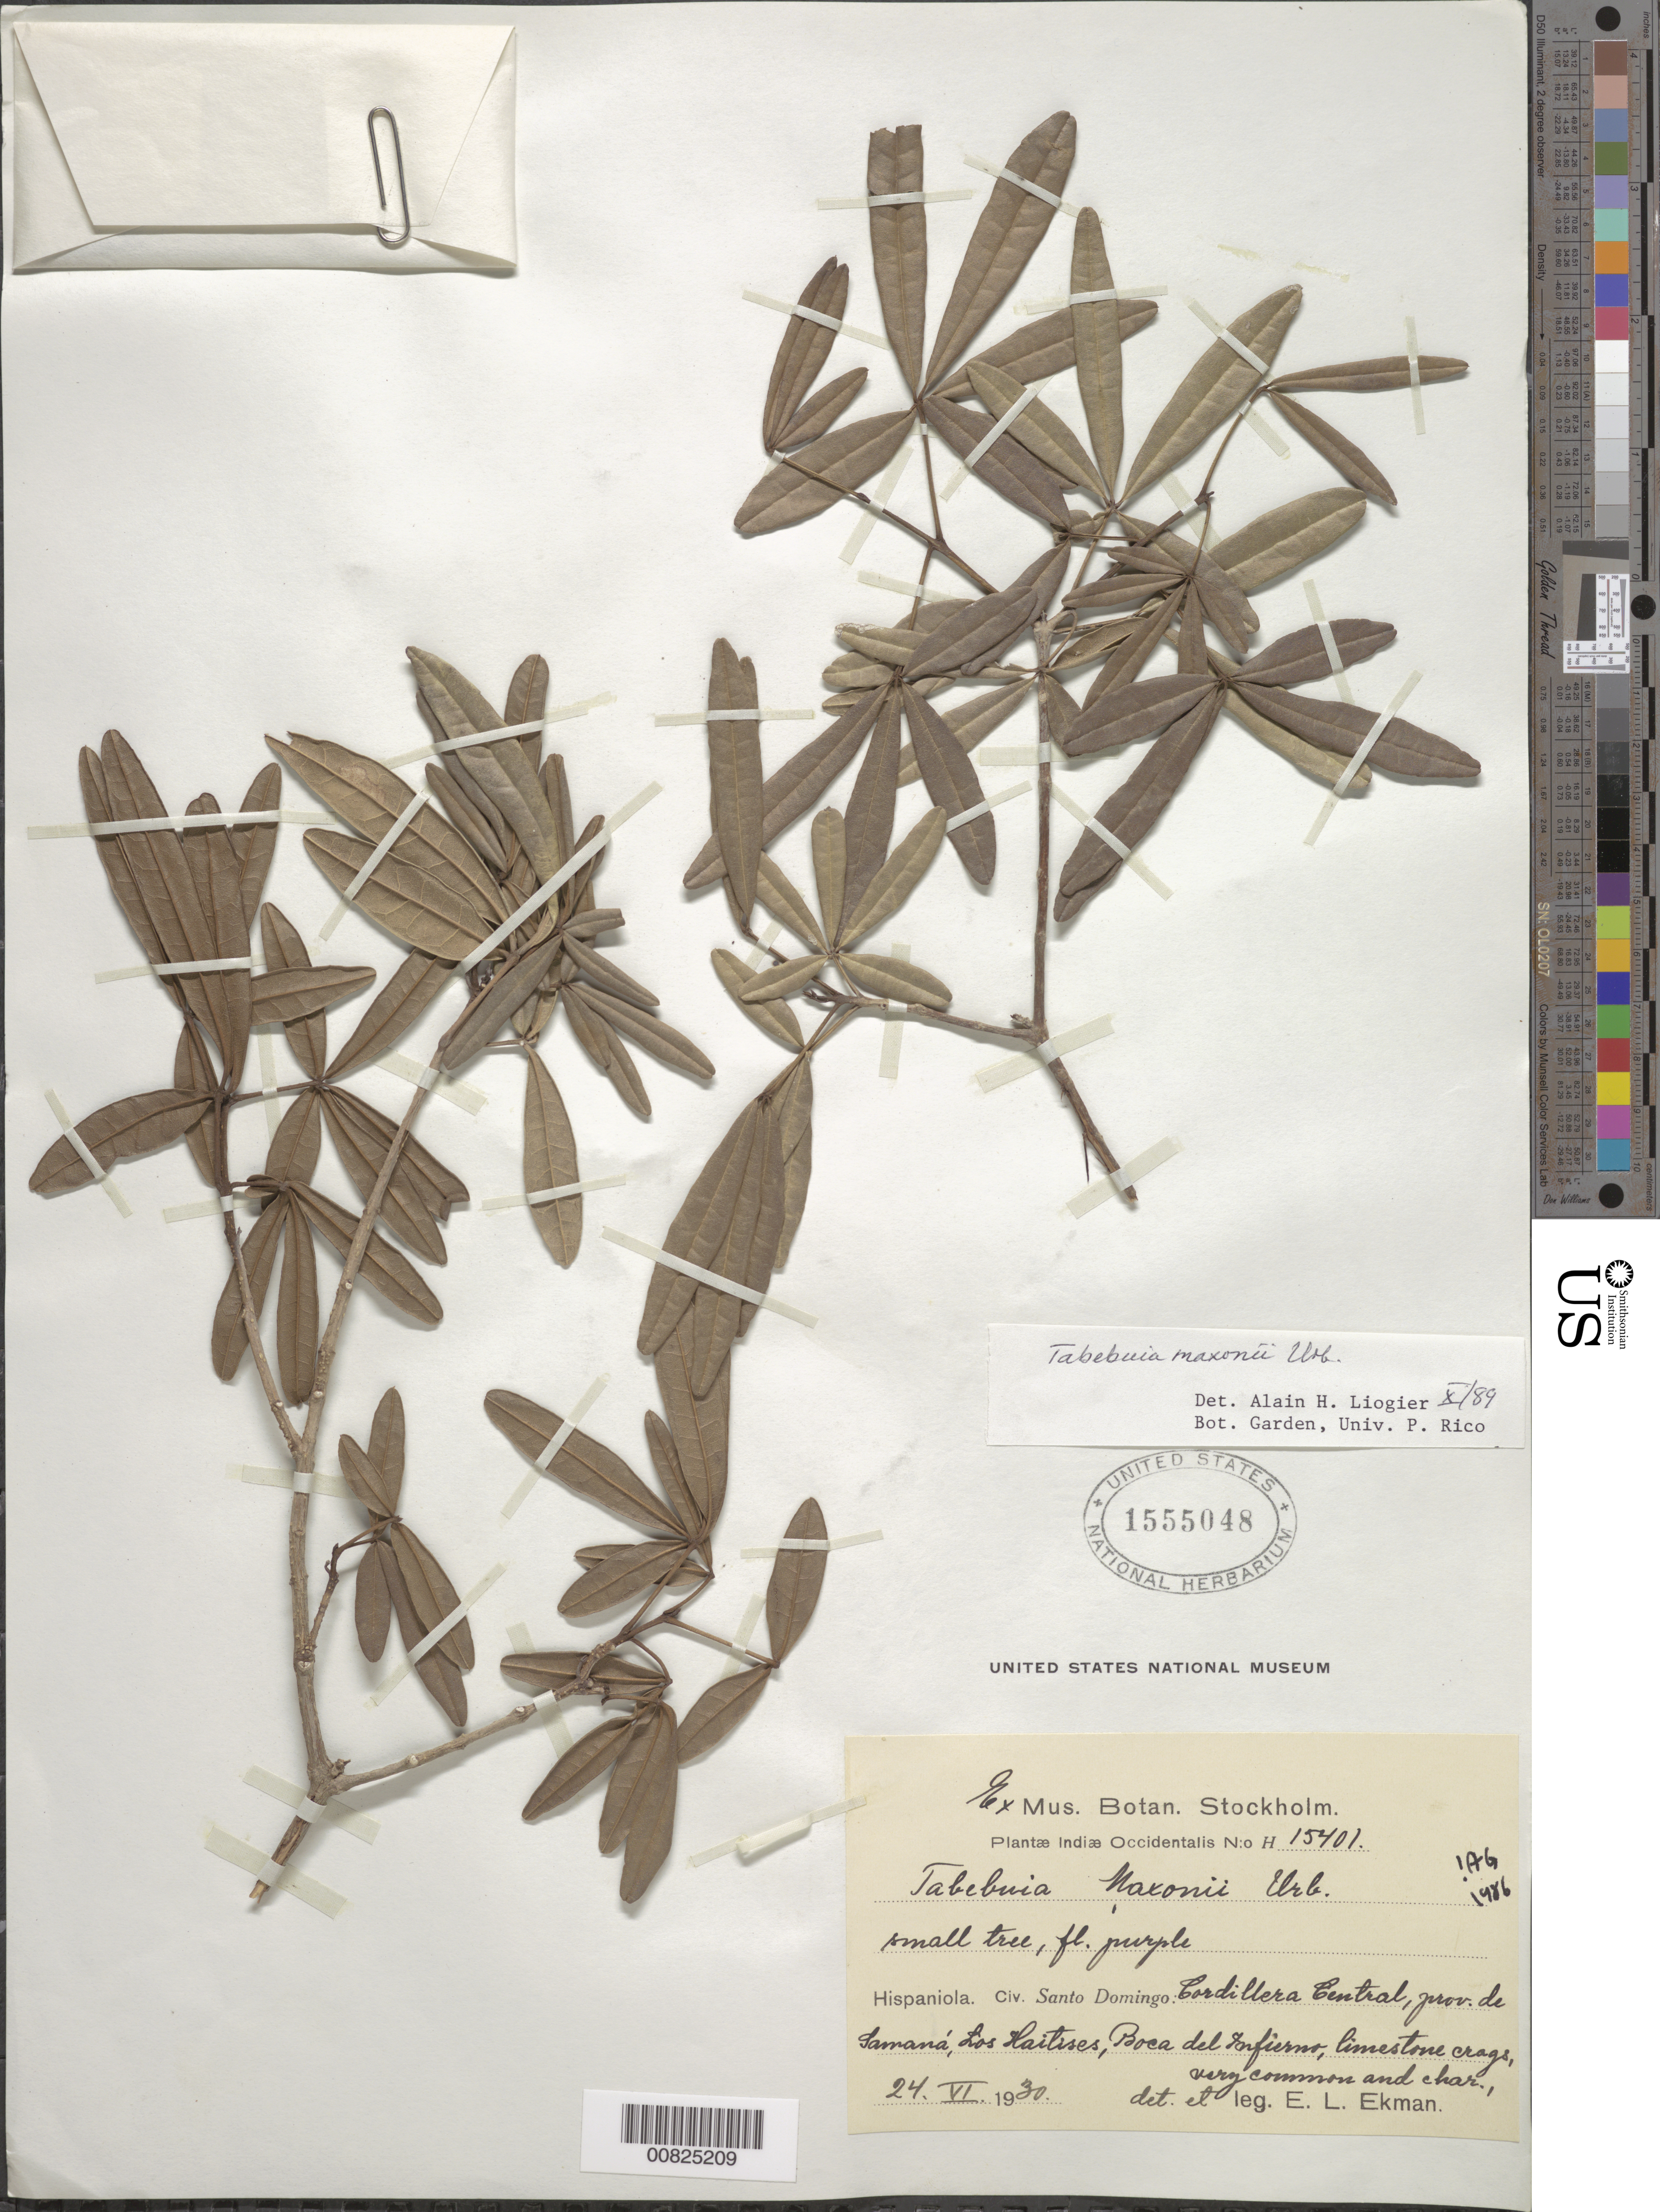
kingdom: Plantae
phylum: Tracheophyta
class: Magnoliopsida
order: Lamiales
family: Bignoniaceae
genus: Tabebuia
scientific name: Tabebuia maxonii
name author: Urb.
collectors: E. L. Ekman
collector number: H 15401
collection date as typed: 24 Jun 1930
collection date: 1930-06-24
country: Dominican Republic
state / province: Samana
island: Hispaniola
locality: Cordillera Central, Los Haitises, Boca del Infierno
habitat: Limestone crags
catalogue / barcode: US 1555048